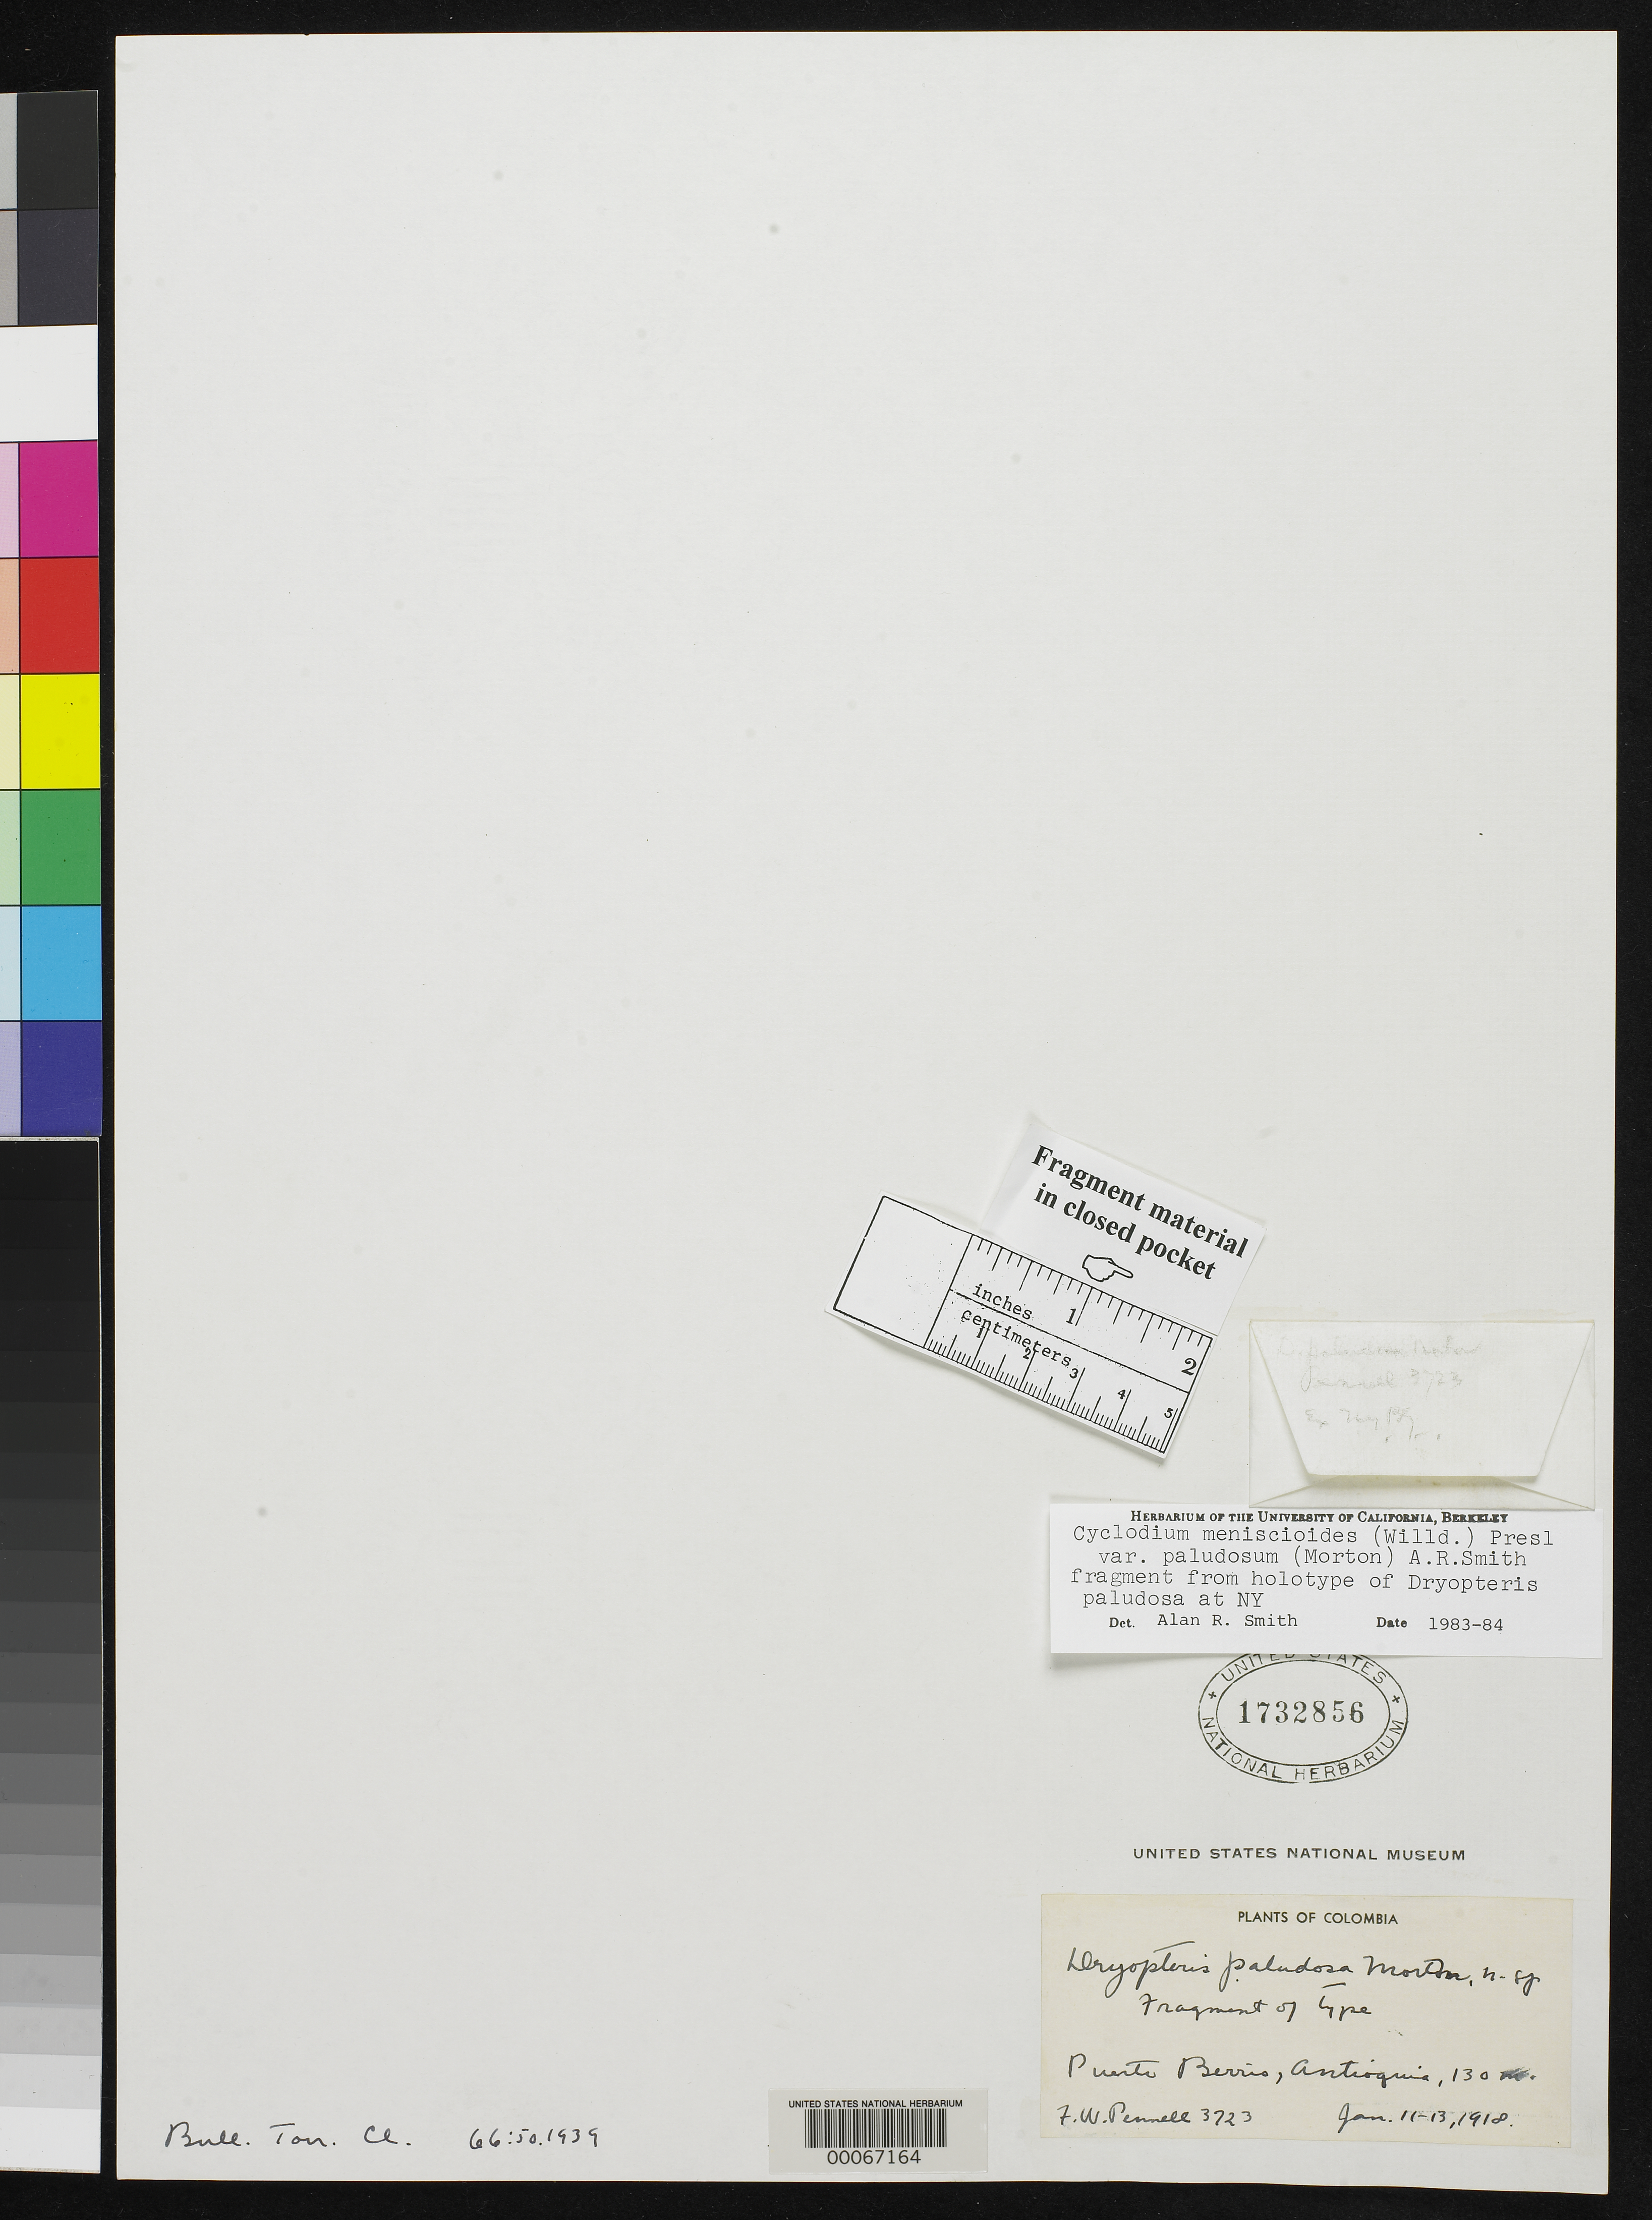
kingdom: Plantae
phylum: Tracheophyta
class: Polypodiopsida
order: Polypodiales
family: Dryopteridaceae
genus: Dryopteris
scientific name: Dryopteris paludosa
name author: C.V. Morton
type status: Type Fragment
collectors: F. W. Pennell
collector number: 3723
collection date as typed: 11 Jan 1918 to 13 Jan 1918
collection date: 1918-01-11/1918-01-13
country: Colombia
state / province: Antioquia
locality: Puerto Berrio.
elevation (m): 130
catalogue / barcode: US 1732856